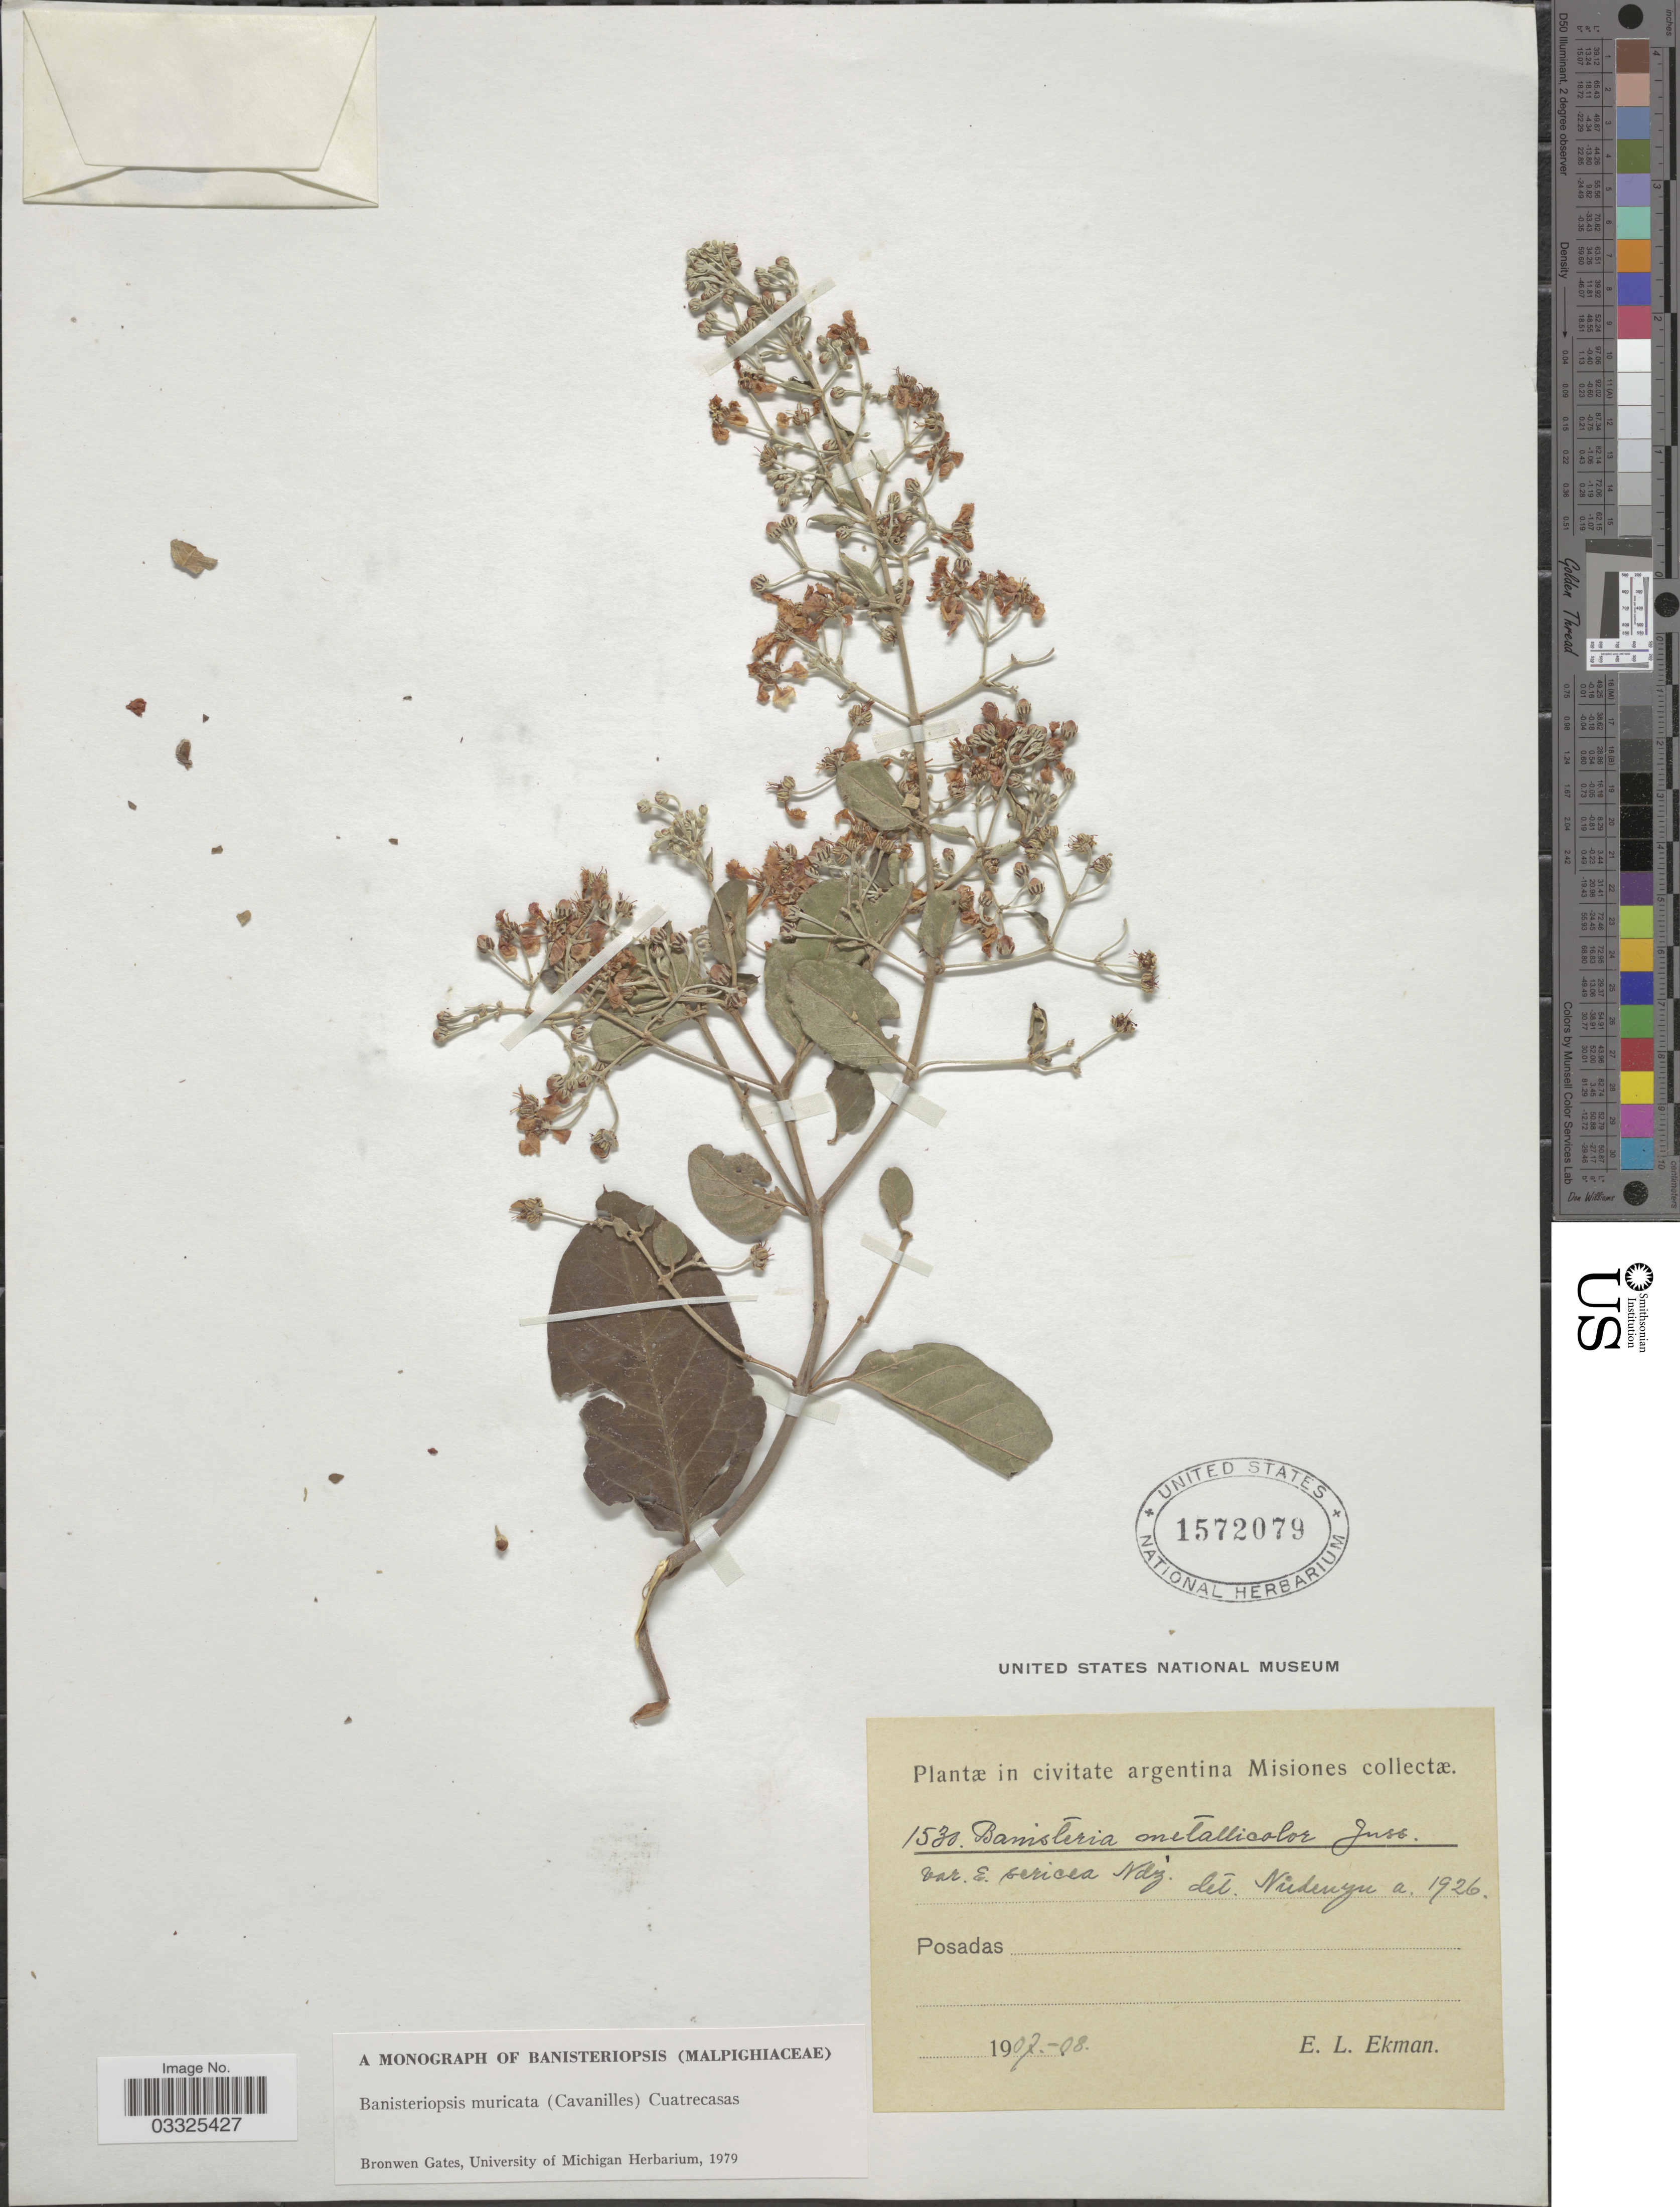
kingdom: Plantae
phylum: Tracheophyta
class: Magnoliopsida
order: Malpighiales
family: Malpighiaceae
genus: Banisteriopsis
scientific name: Banisteriopsis muricata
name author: (Cav.) Cuatrec.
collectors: E. L. Ekman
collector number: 1530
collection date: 1907/1908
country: Argentina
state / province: Misiones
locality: Posadas.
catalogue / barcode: US 1572079